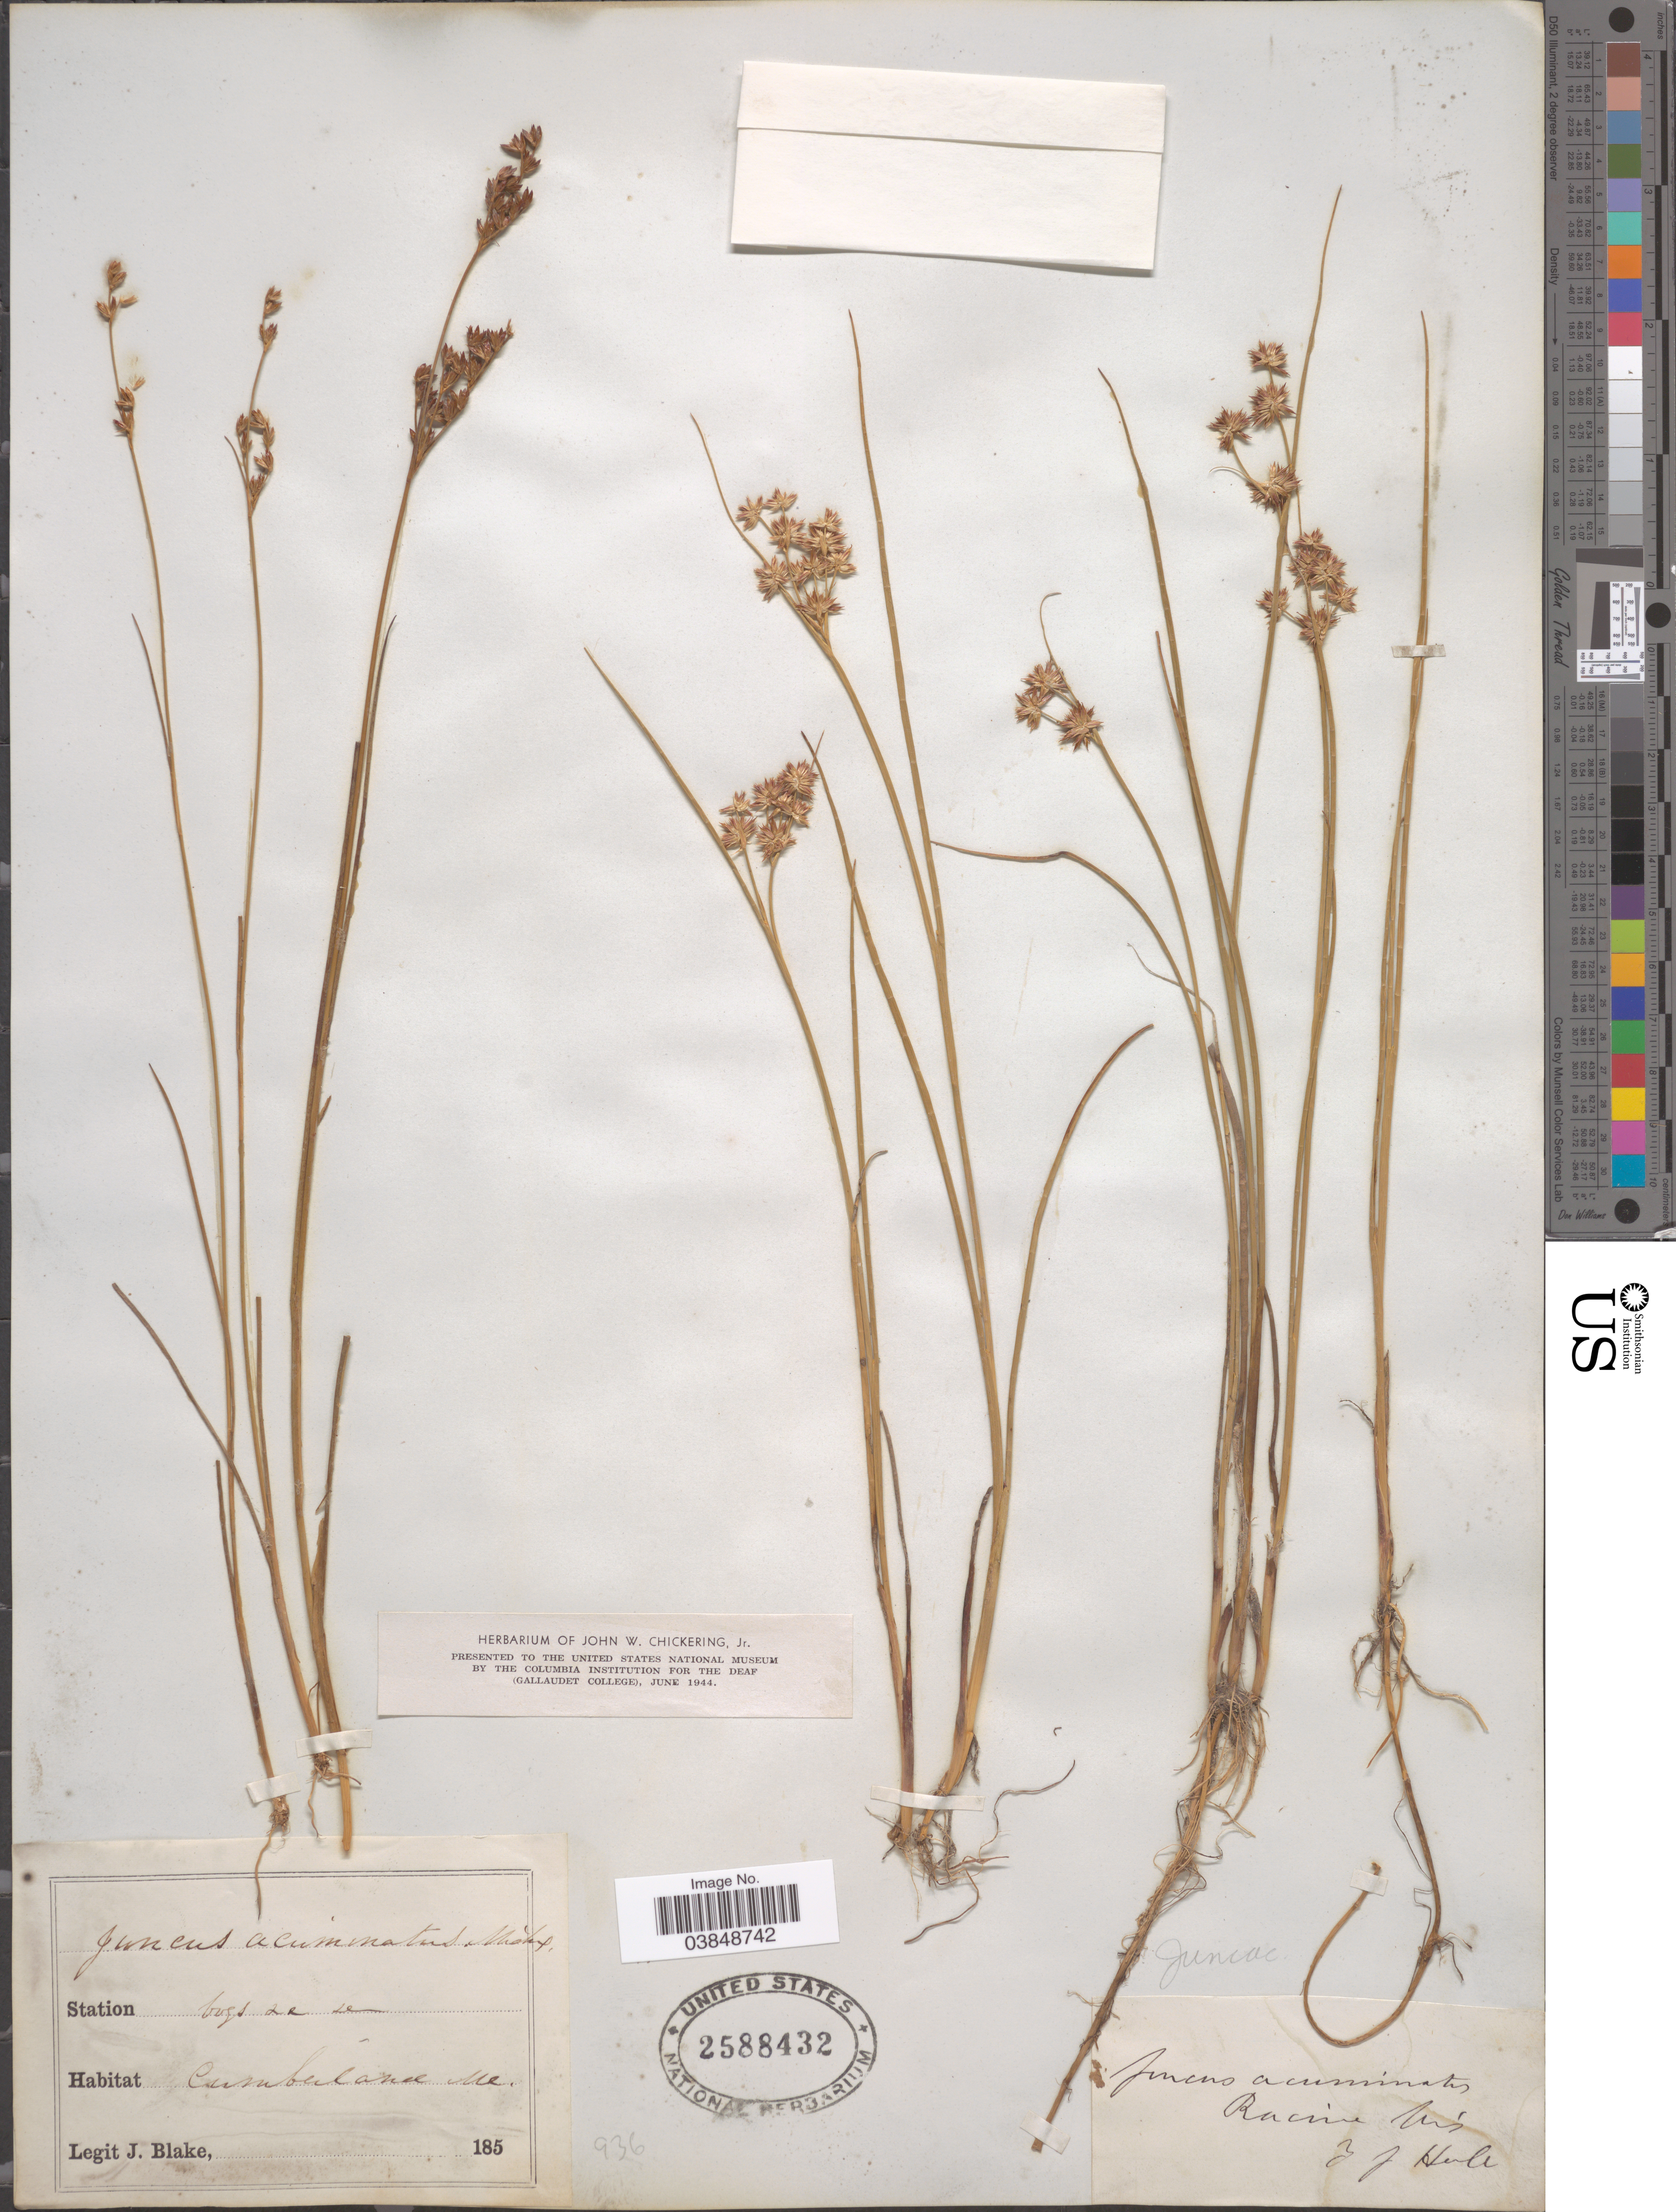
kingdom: Plantae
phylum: Tracheophyta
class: Liliopsida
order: Poales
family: Juncaceae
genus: Juncus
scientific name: Juncus acuminatus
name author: Michx.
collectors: J. Blake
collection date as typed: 185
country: United States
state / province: Maine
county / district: Cumberland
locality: Cumberland.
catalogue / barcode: US 2588432